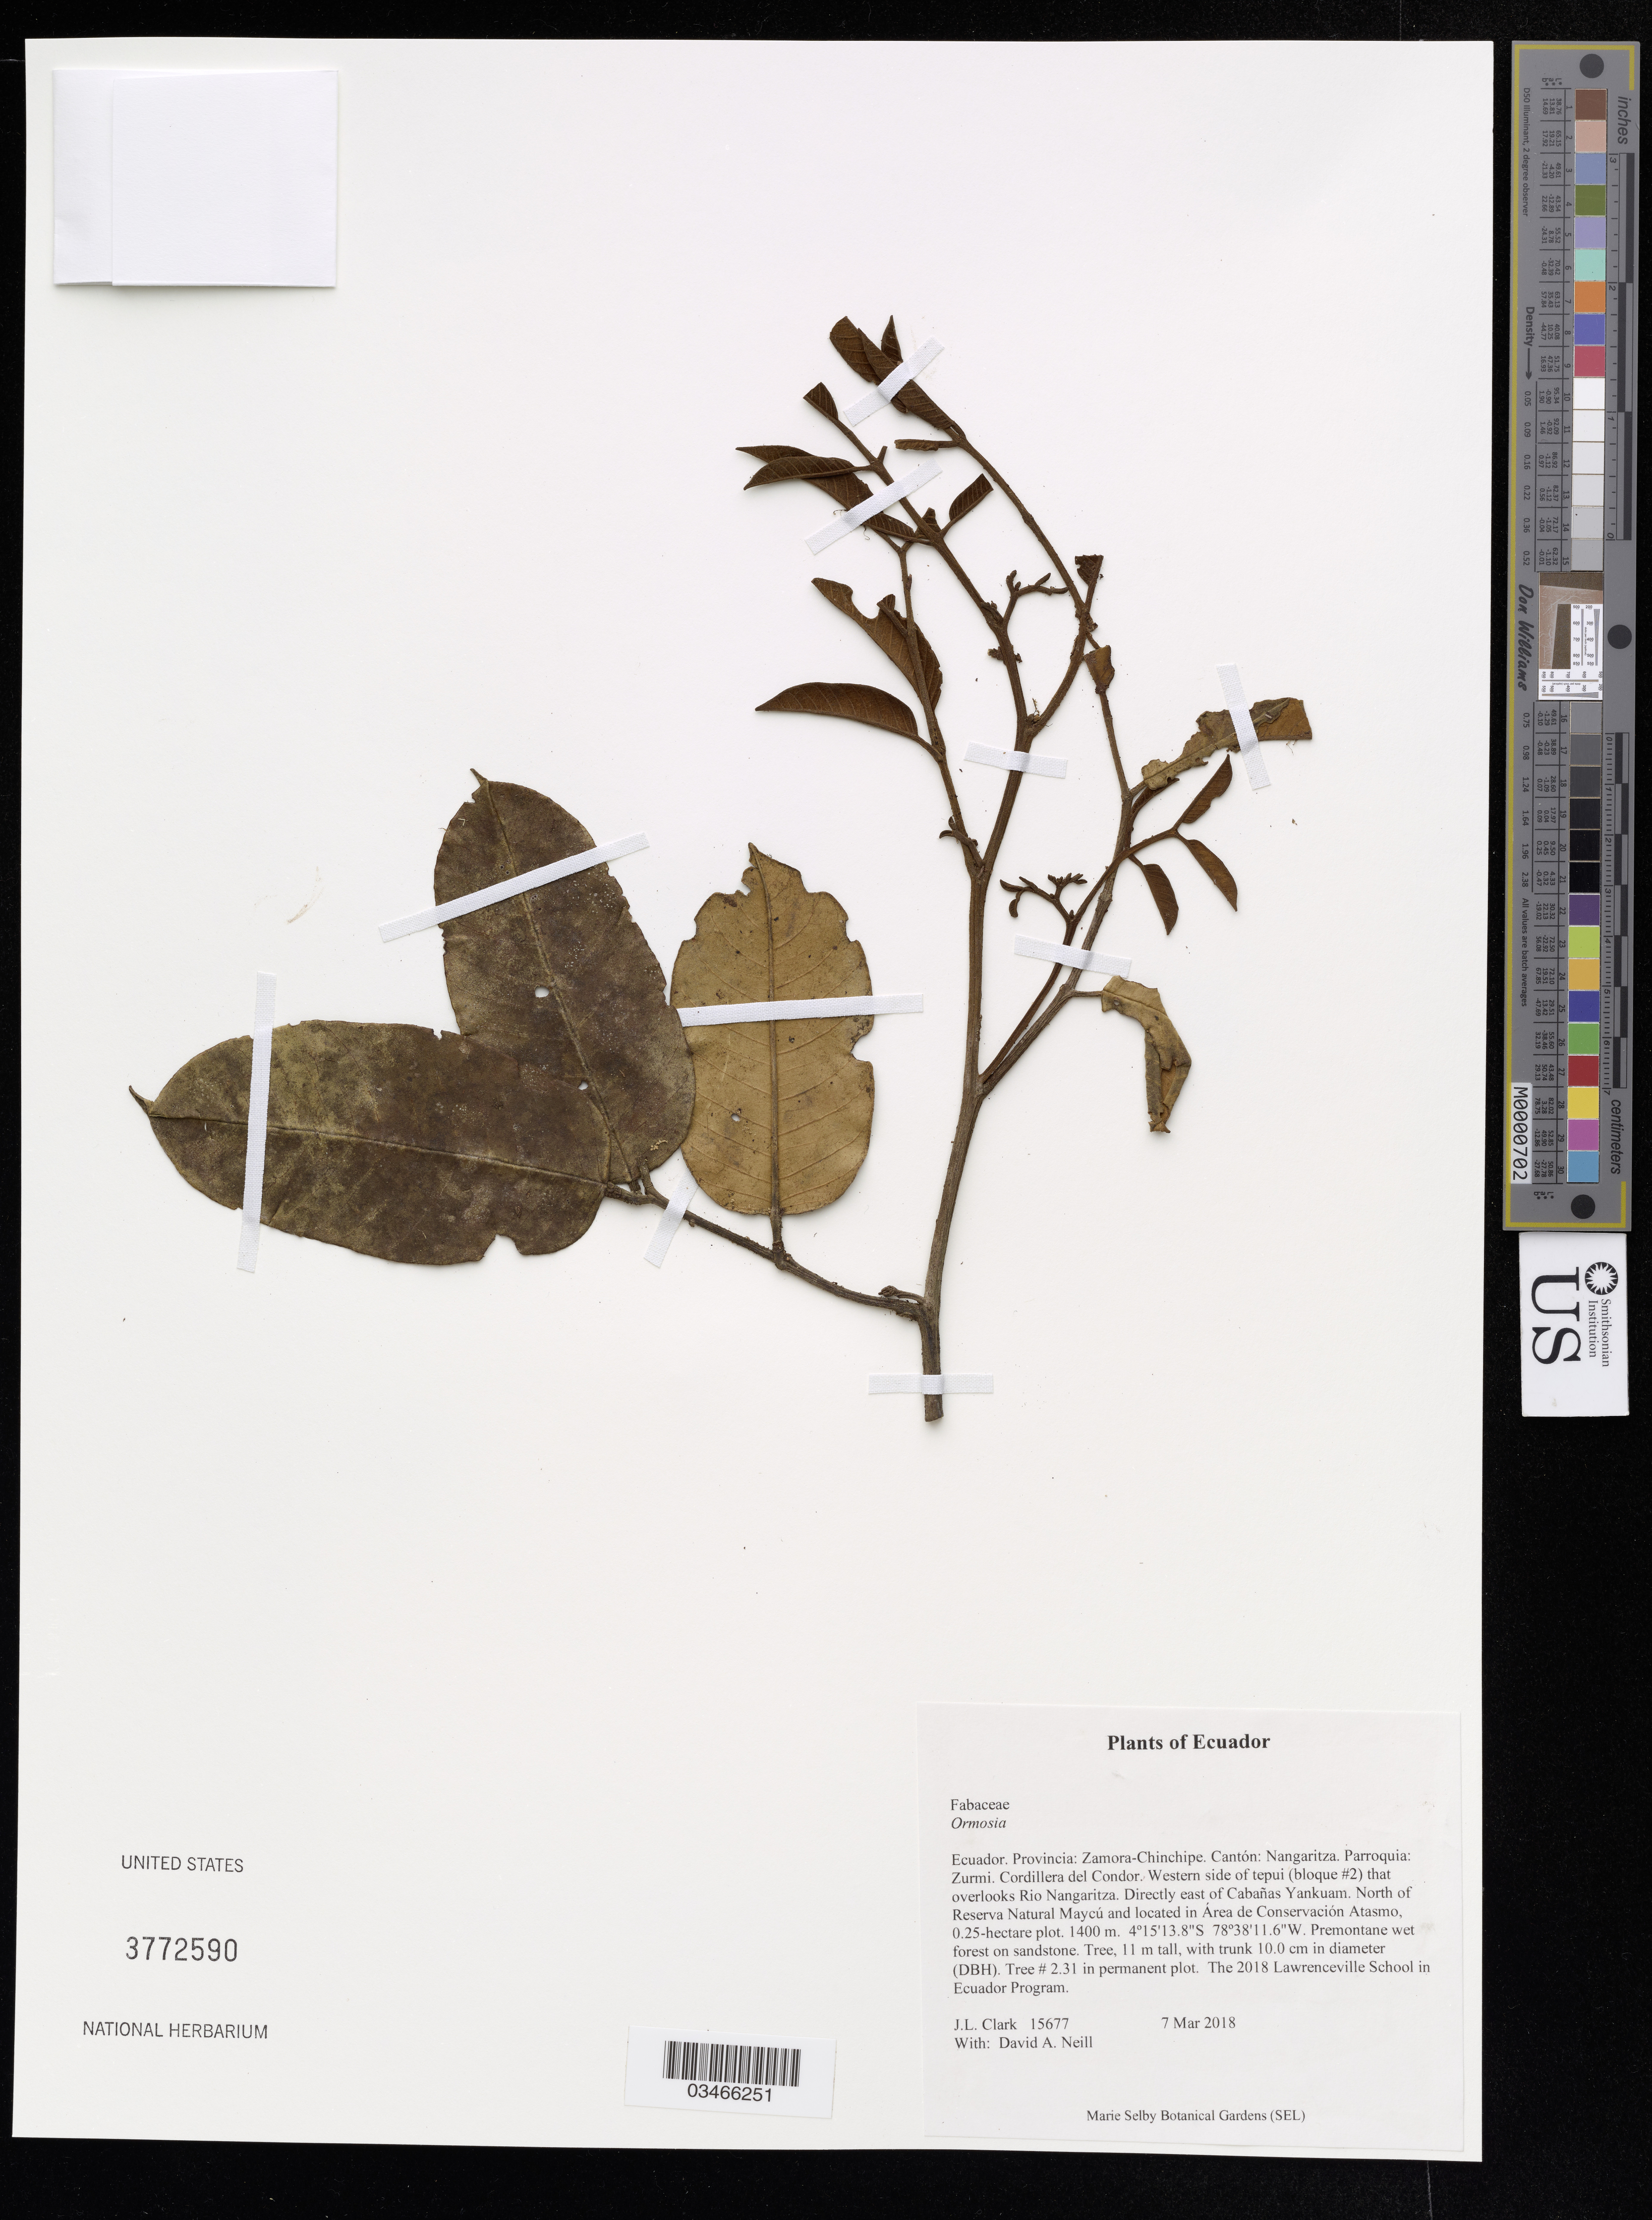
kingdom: Plantae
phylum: Tracheophyta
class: Magnoliopsida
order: Fabales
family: Fabaceae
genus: Ormosia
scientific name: Ormosia sp.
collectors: J. Clark & D. A. Neill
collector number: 15677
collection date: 2018-03-07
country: Ecuador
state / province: Zamora-Chinchipe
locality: Cantón: Nangaritza. Parroquia: Zurmi. Cordillera del Condor. Western side of tepui (bloque #2) that overlooks Rio Nangaritza. Directly east of Cabañas Yankuam. North of Reserva Natural Maycú and located in Área de Conservación Atasmo, 0.25-hectare plot.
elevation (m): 1400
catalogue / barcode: US 3772590